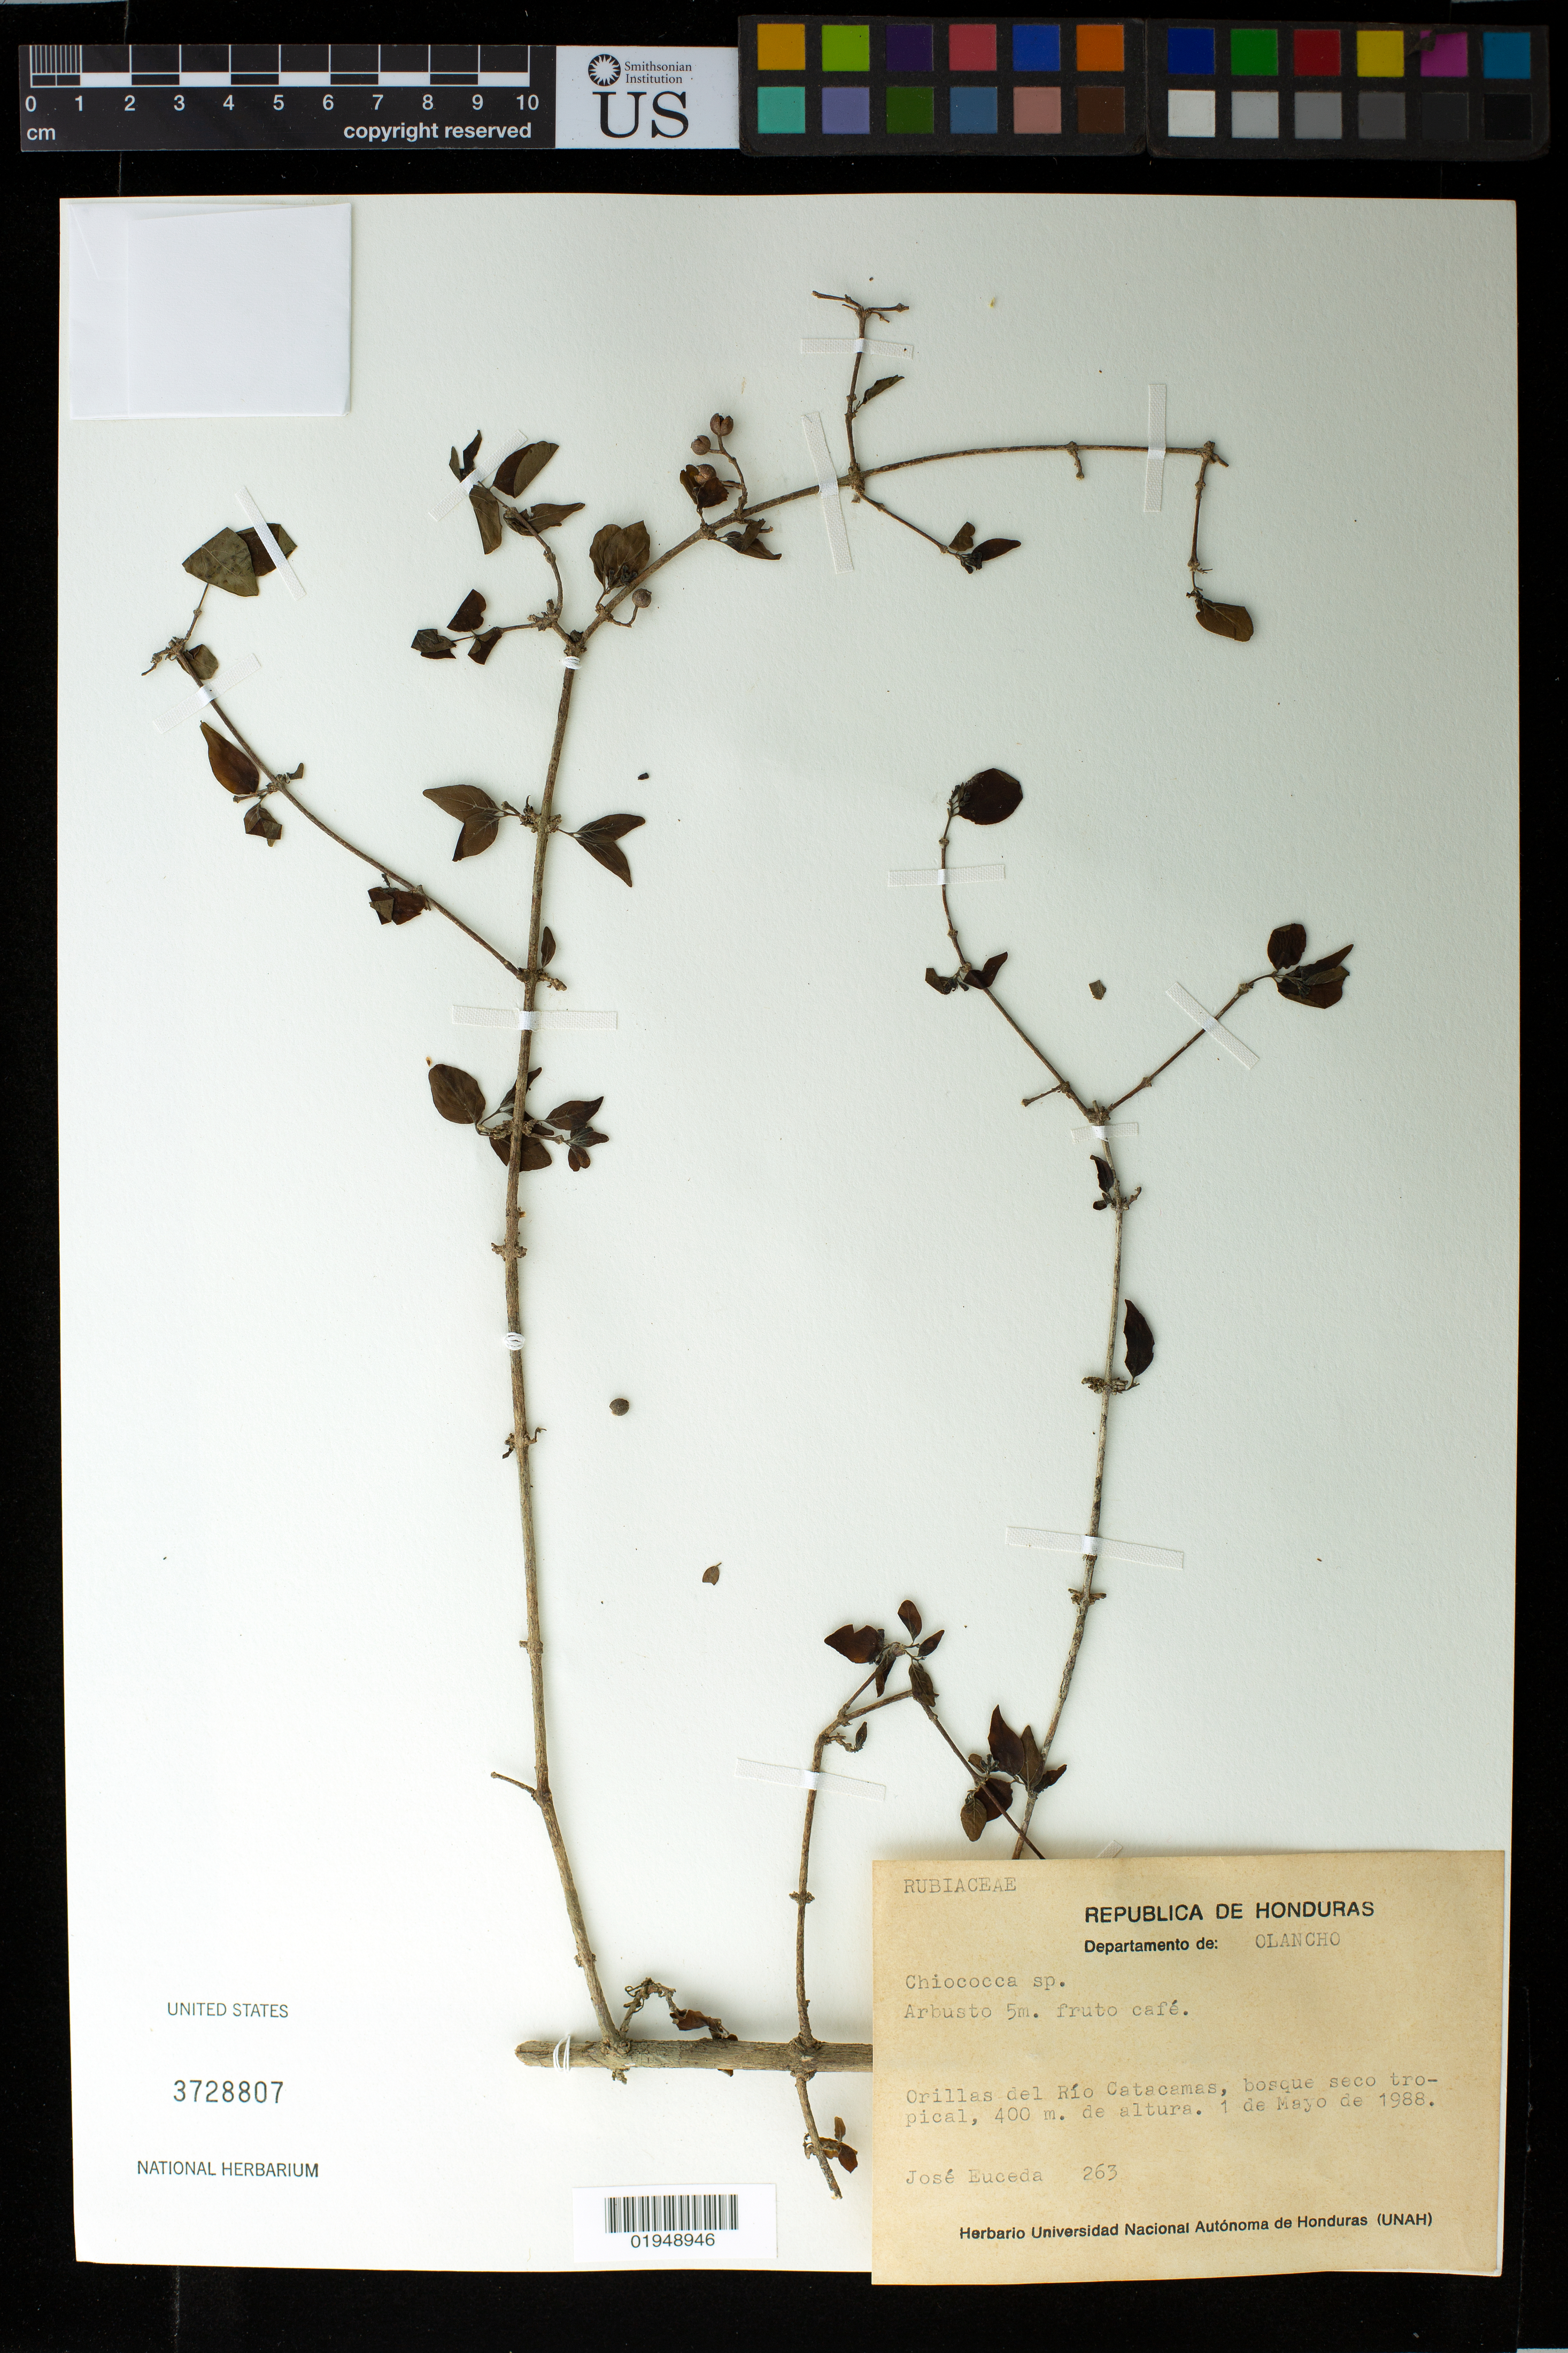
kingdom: Plantae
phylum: Tracheophyta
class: Magnoliopsida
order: Gentianales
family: Rubiaceae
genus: Chiococca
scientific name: Chiococca sp.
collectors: J. Euceda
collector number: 263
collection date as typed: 1 de Mayo de 1988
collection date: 1988-05-01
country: Honduras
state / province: Olancho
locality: Orillas del Rio Catacamas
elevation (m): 400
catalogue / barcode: US 3728807